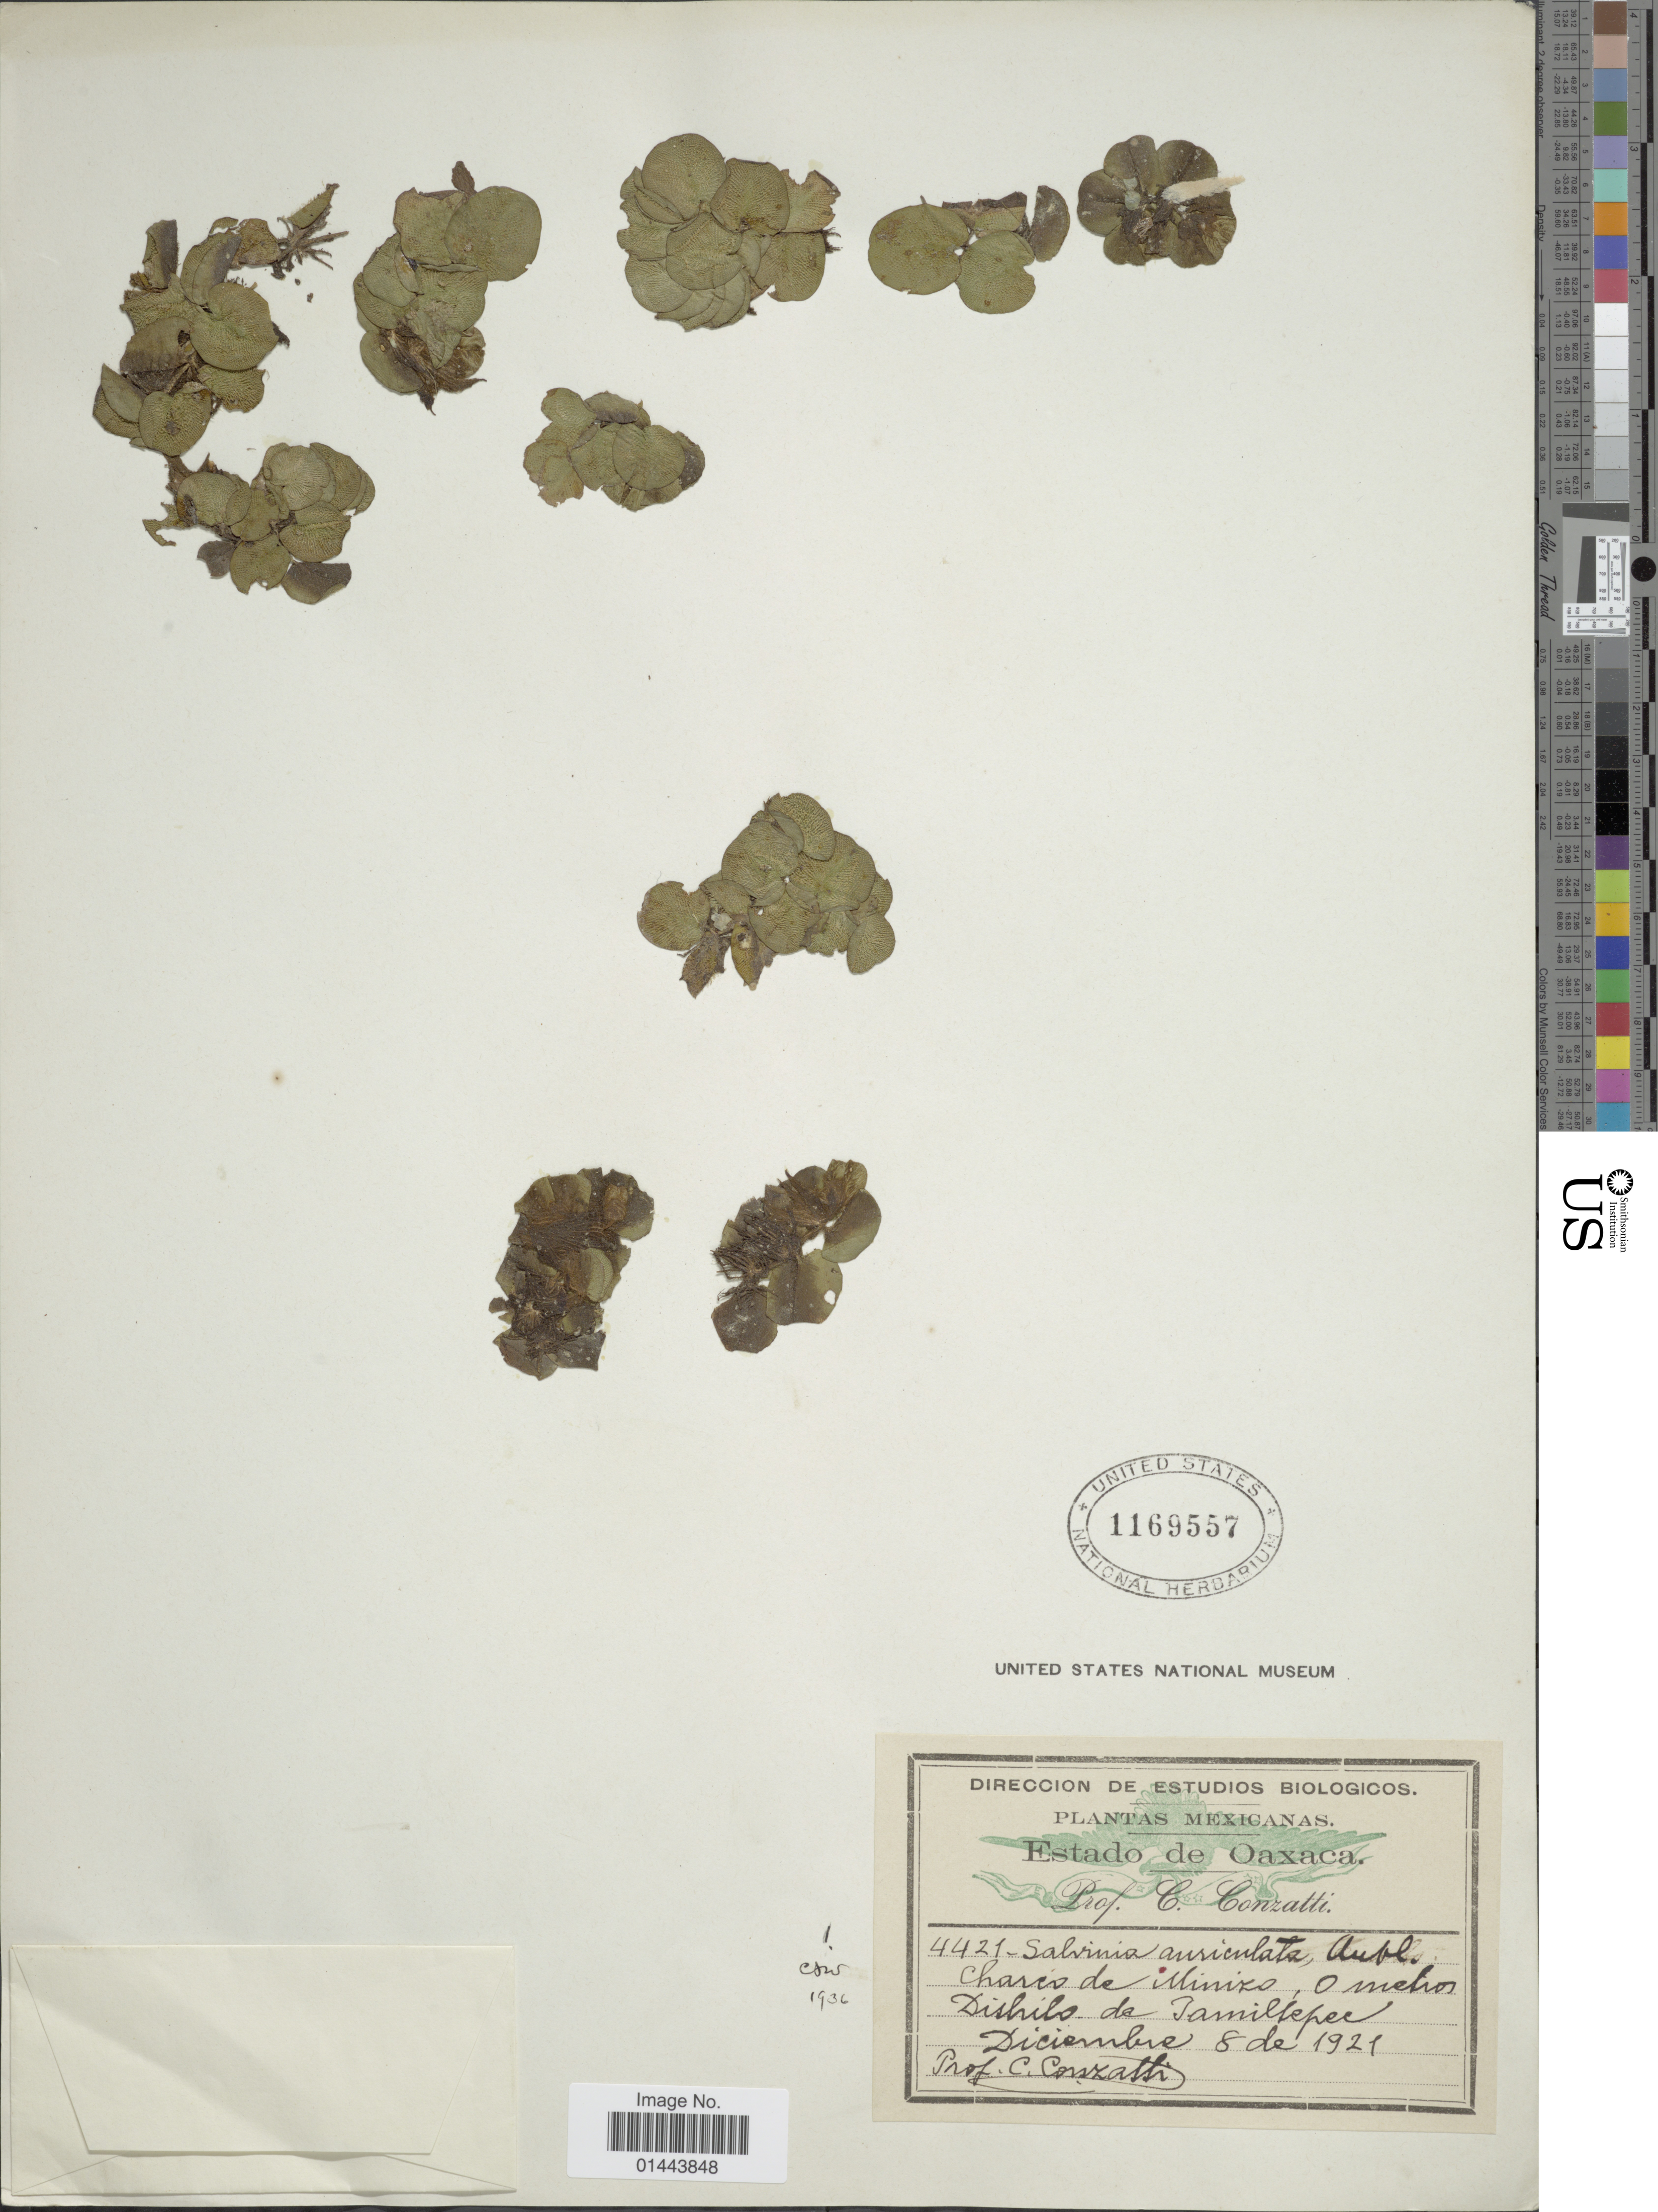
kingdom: Plantae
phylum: Tracheophyta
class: Polypodiopsida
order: Salviniales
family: Salviniaceae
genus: Salvinia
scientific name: Salvinia auriculata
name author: Aubl.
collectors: C. Conzatti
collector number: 4421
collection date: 1921-12-08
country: Mexico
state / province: Oaxaca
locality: Chareo de collanles a Minizo, Distrito de Jamiltepec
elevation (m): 0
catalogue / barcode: US 1169557